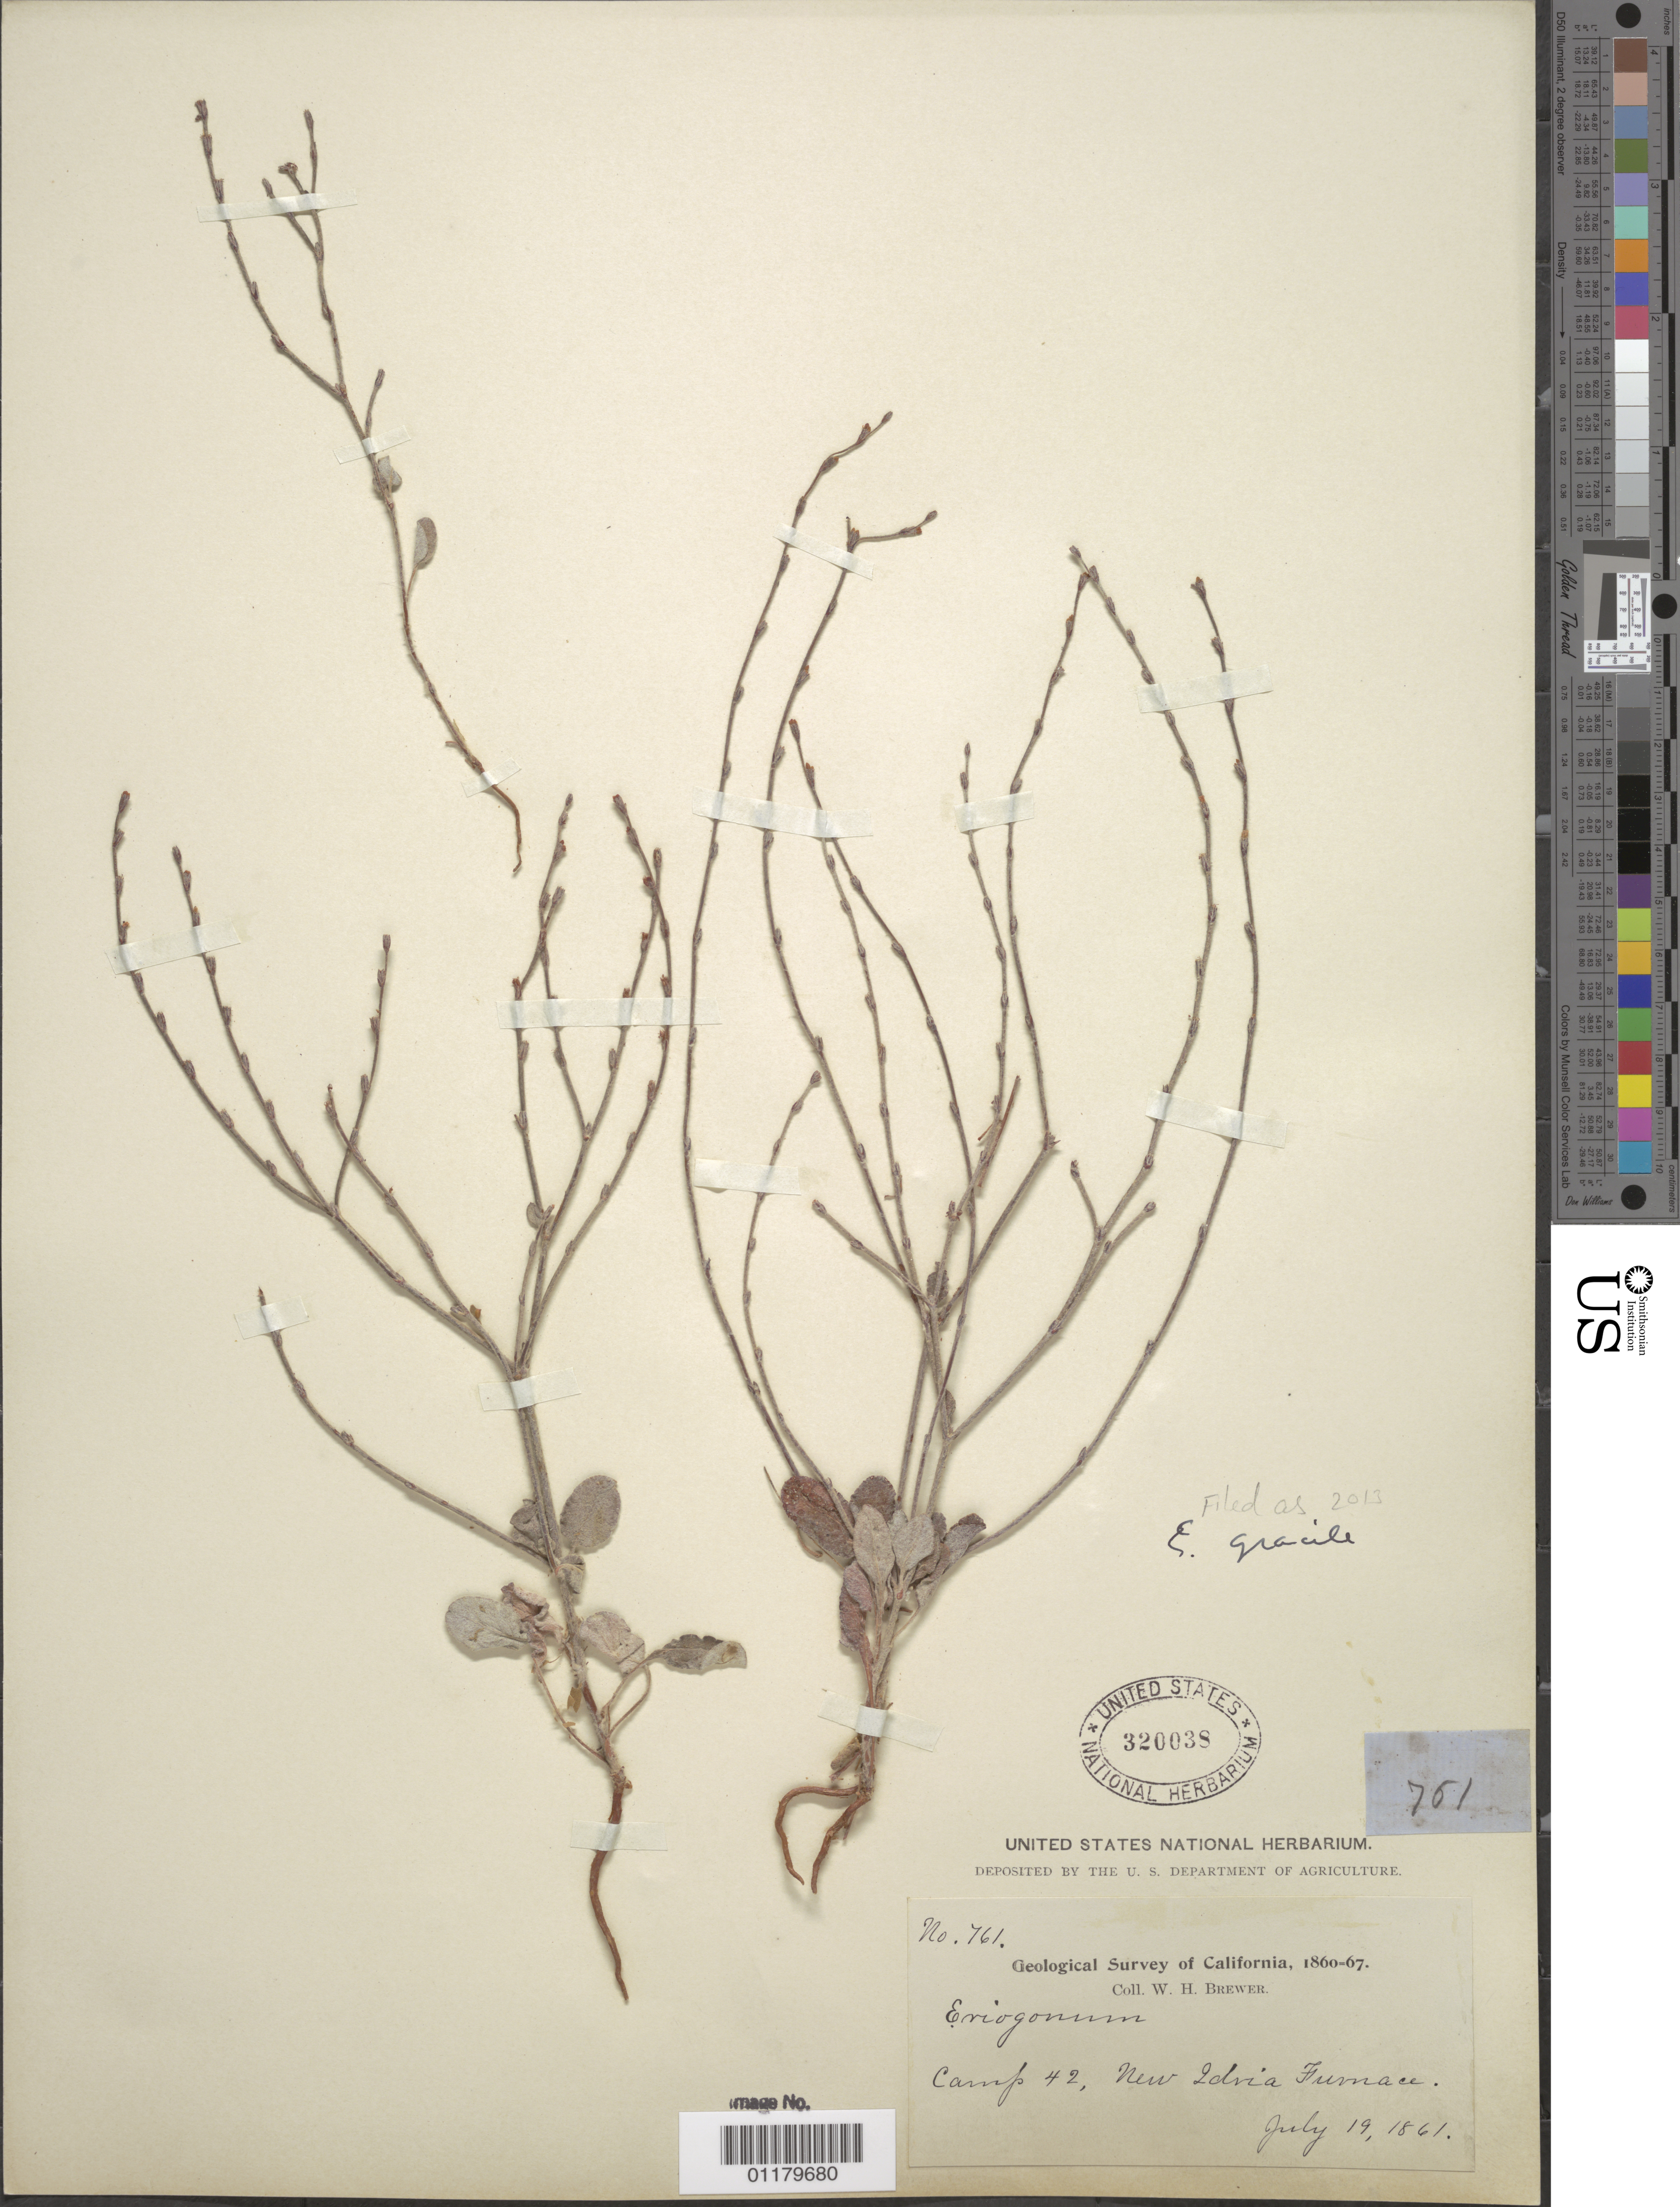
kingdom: Plantae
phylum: Tracheophyta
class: Magnoliopsida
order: Caryophyllales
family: Polygonaceae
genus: Eriogonum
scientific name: Eriogonum gracile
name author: Benth.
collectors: W. H. Brewer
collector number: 761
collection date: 1861-07-19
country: United States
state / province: California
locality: Camp 42, New Idria Furnace.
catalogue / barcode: US 320038